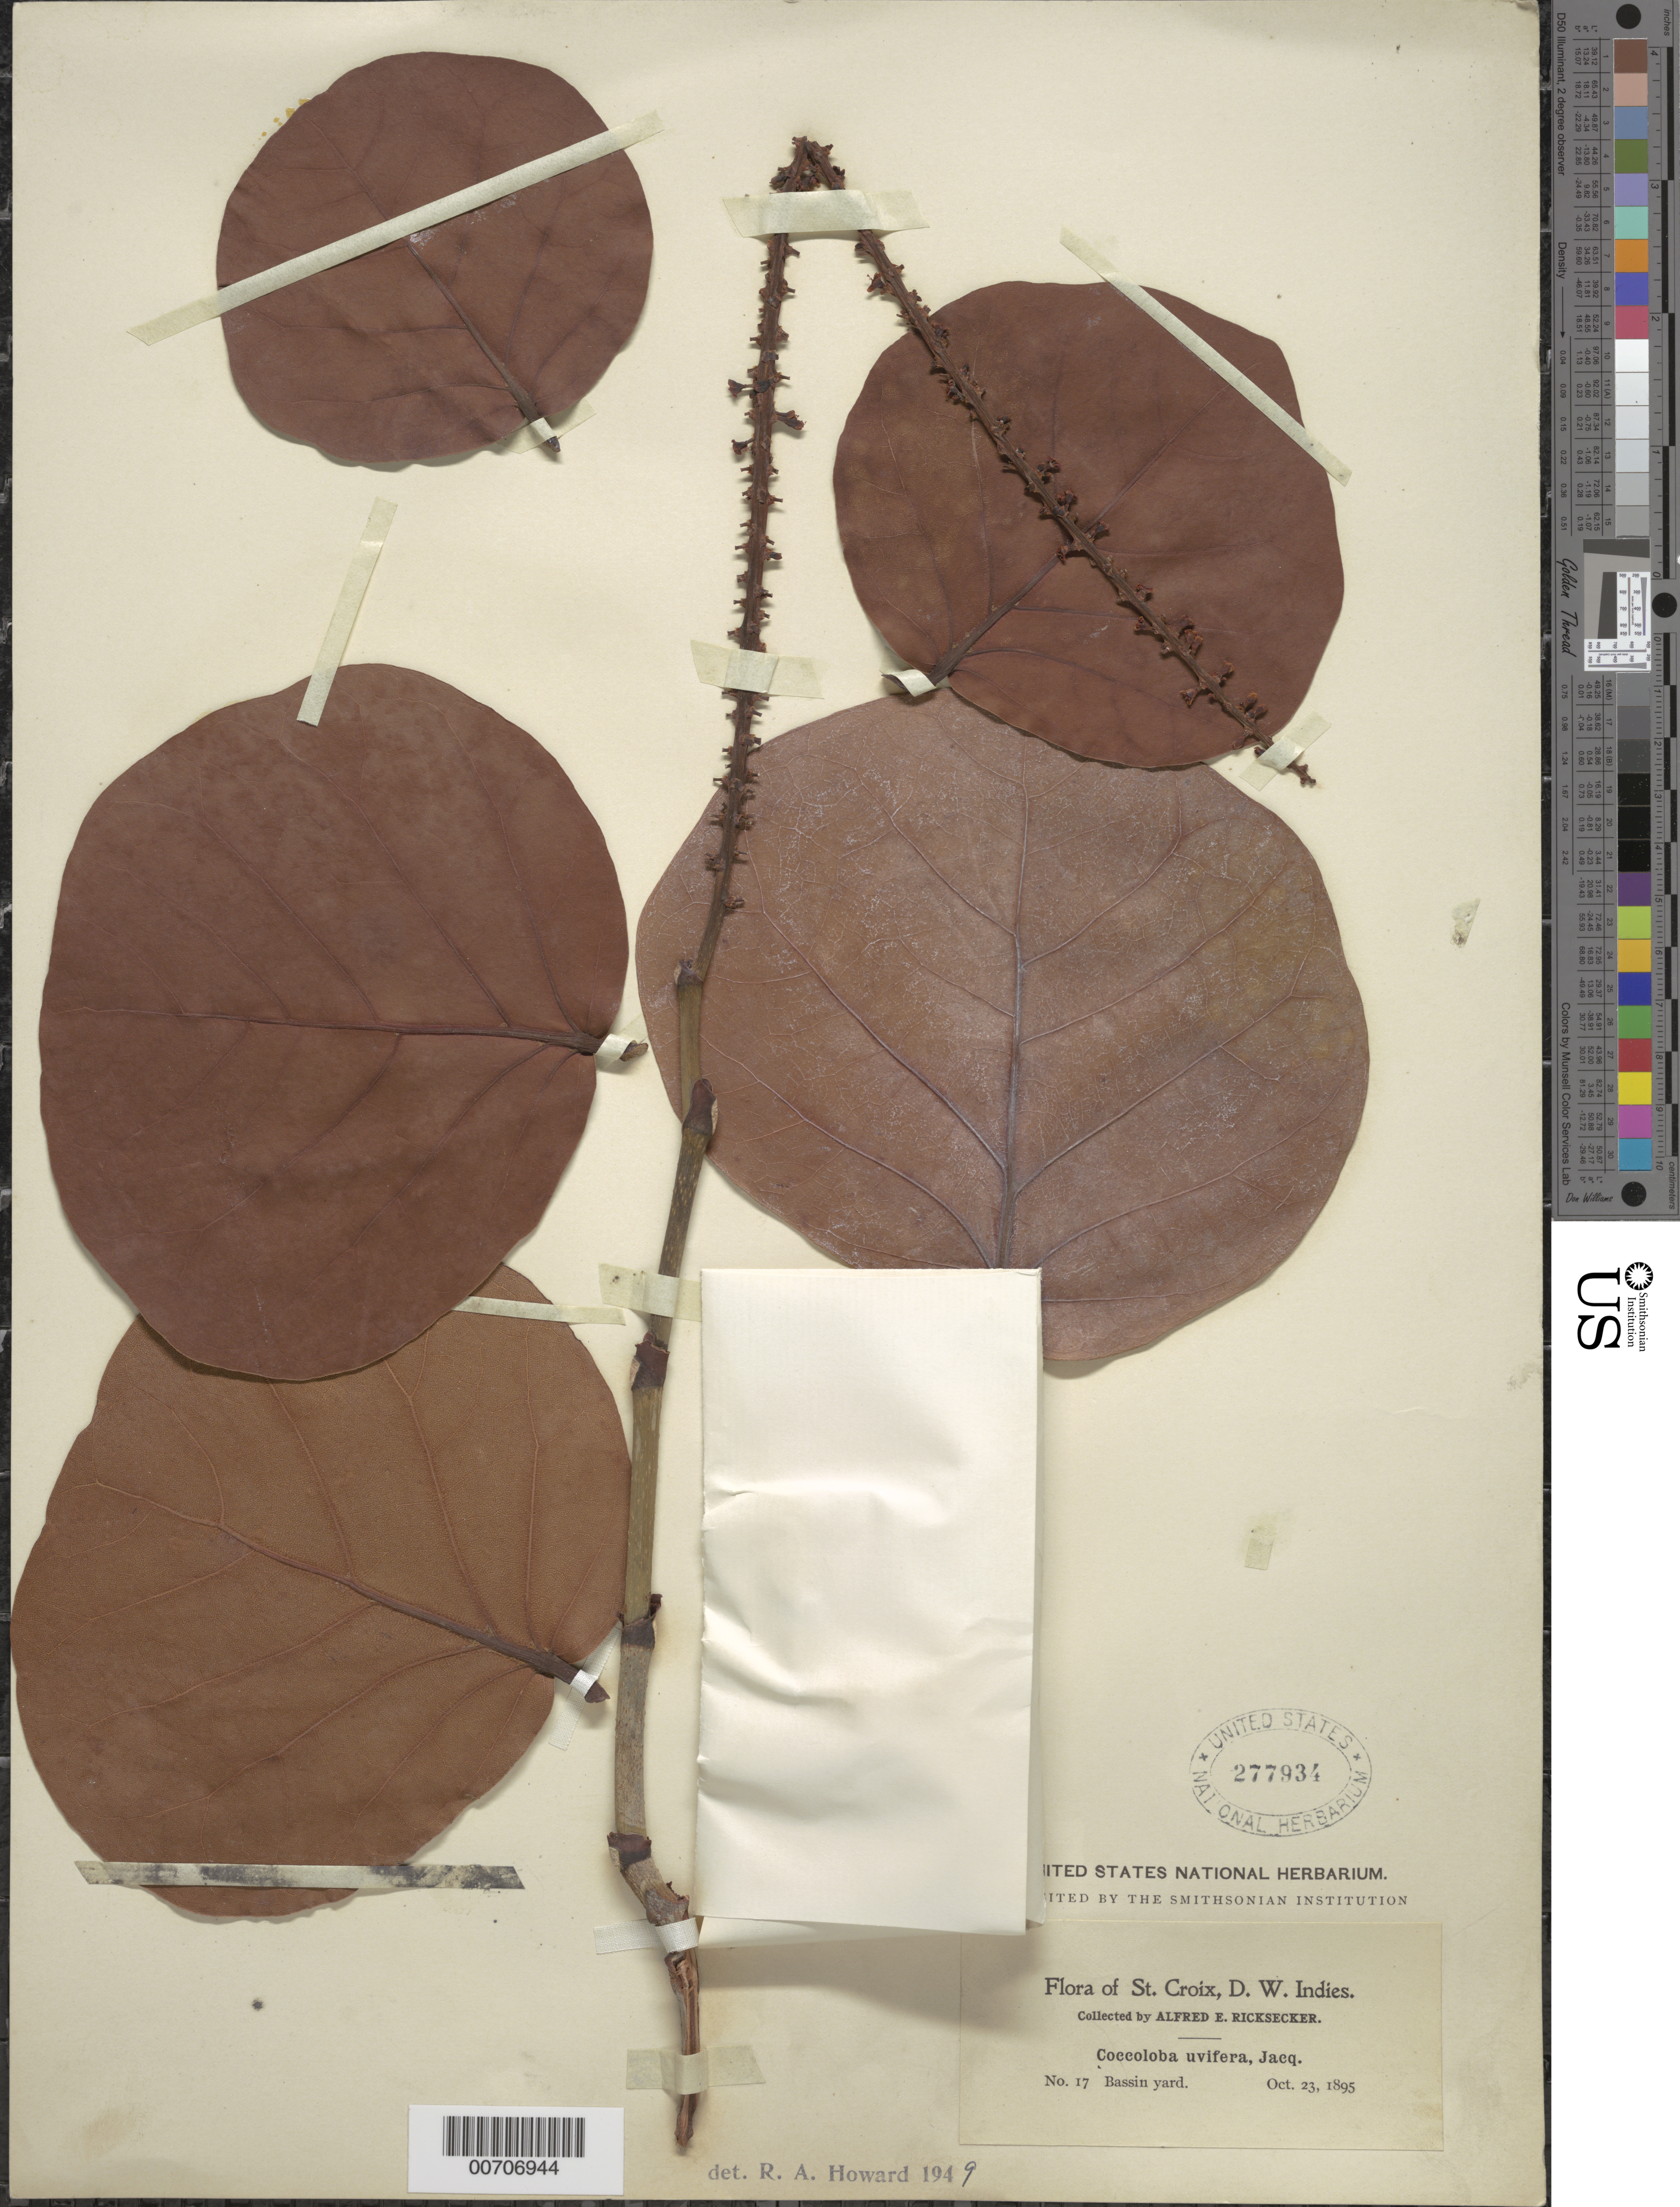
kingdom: Plantae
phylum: Tracheophyta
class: Magnoliopsida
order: Caryophyllales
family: Polygonaceae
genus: Coccoloba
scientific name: Coccoloba x uvifera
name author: L.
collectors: A. E. Ricksecker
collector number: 17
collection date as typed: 23 Oct 1895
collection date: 1895-10-23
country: U.S. Virgin Islands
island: St. Croix Island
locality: Bassin yard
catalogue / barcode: US 277934